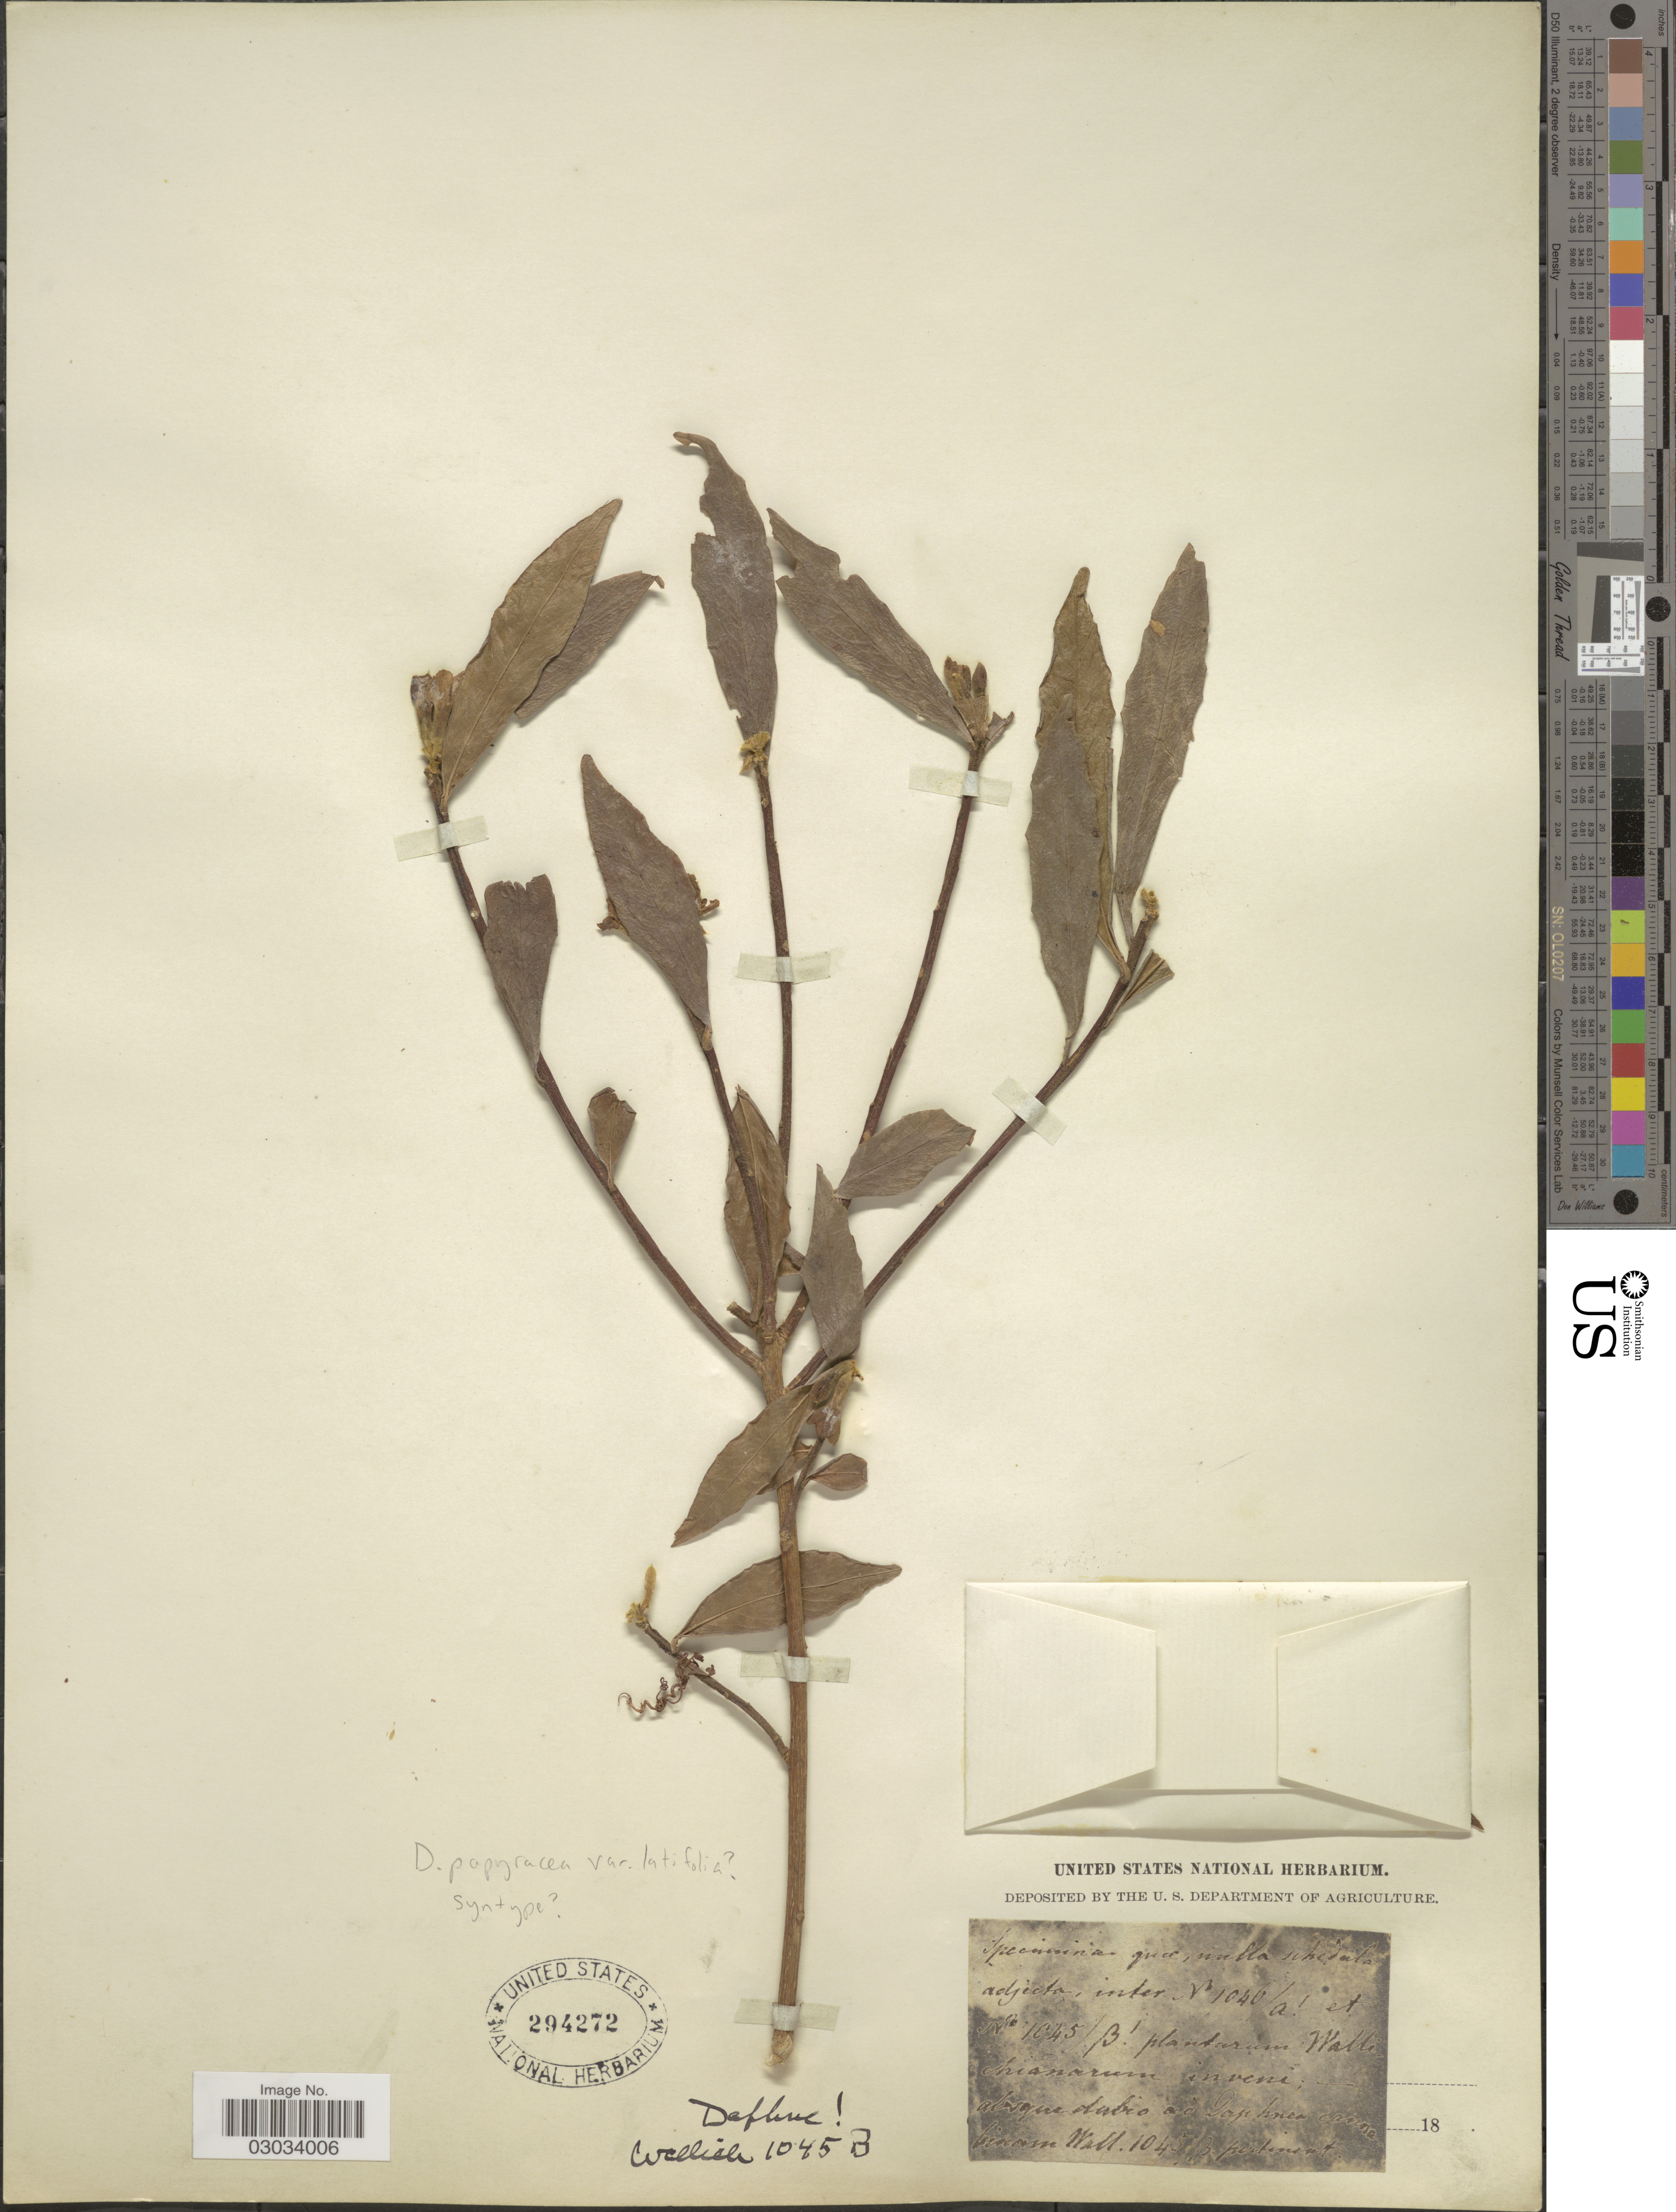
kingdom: Plantae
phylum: Tracheophyta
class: Magnoliopsida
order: Malvales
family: Thymelaeaceae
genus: Daphne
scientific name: Daphne papyracea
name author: Wall. ex Steud.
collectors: ex herb. United States National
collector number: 1046/1045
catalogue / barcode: US 294272